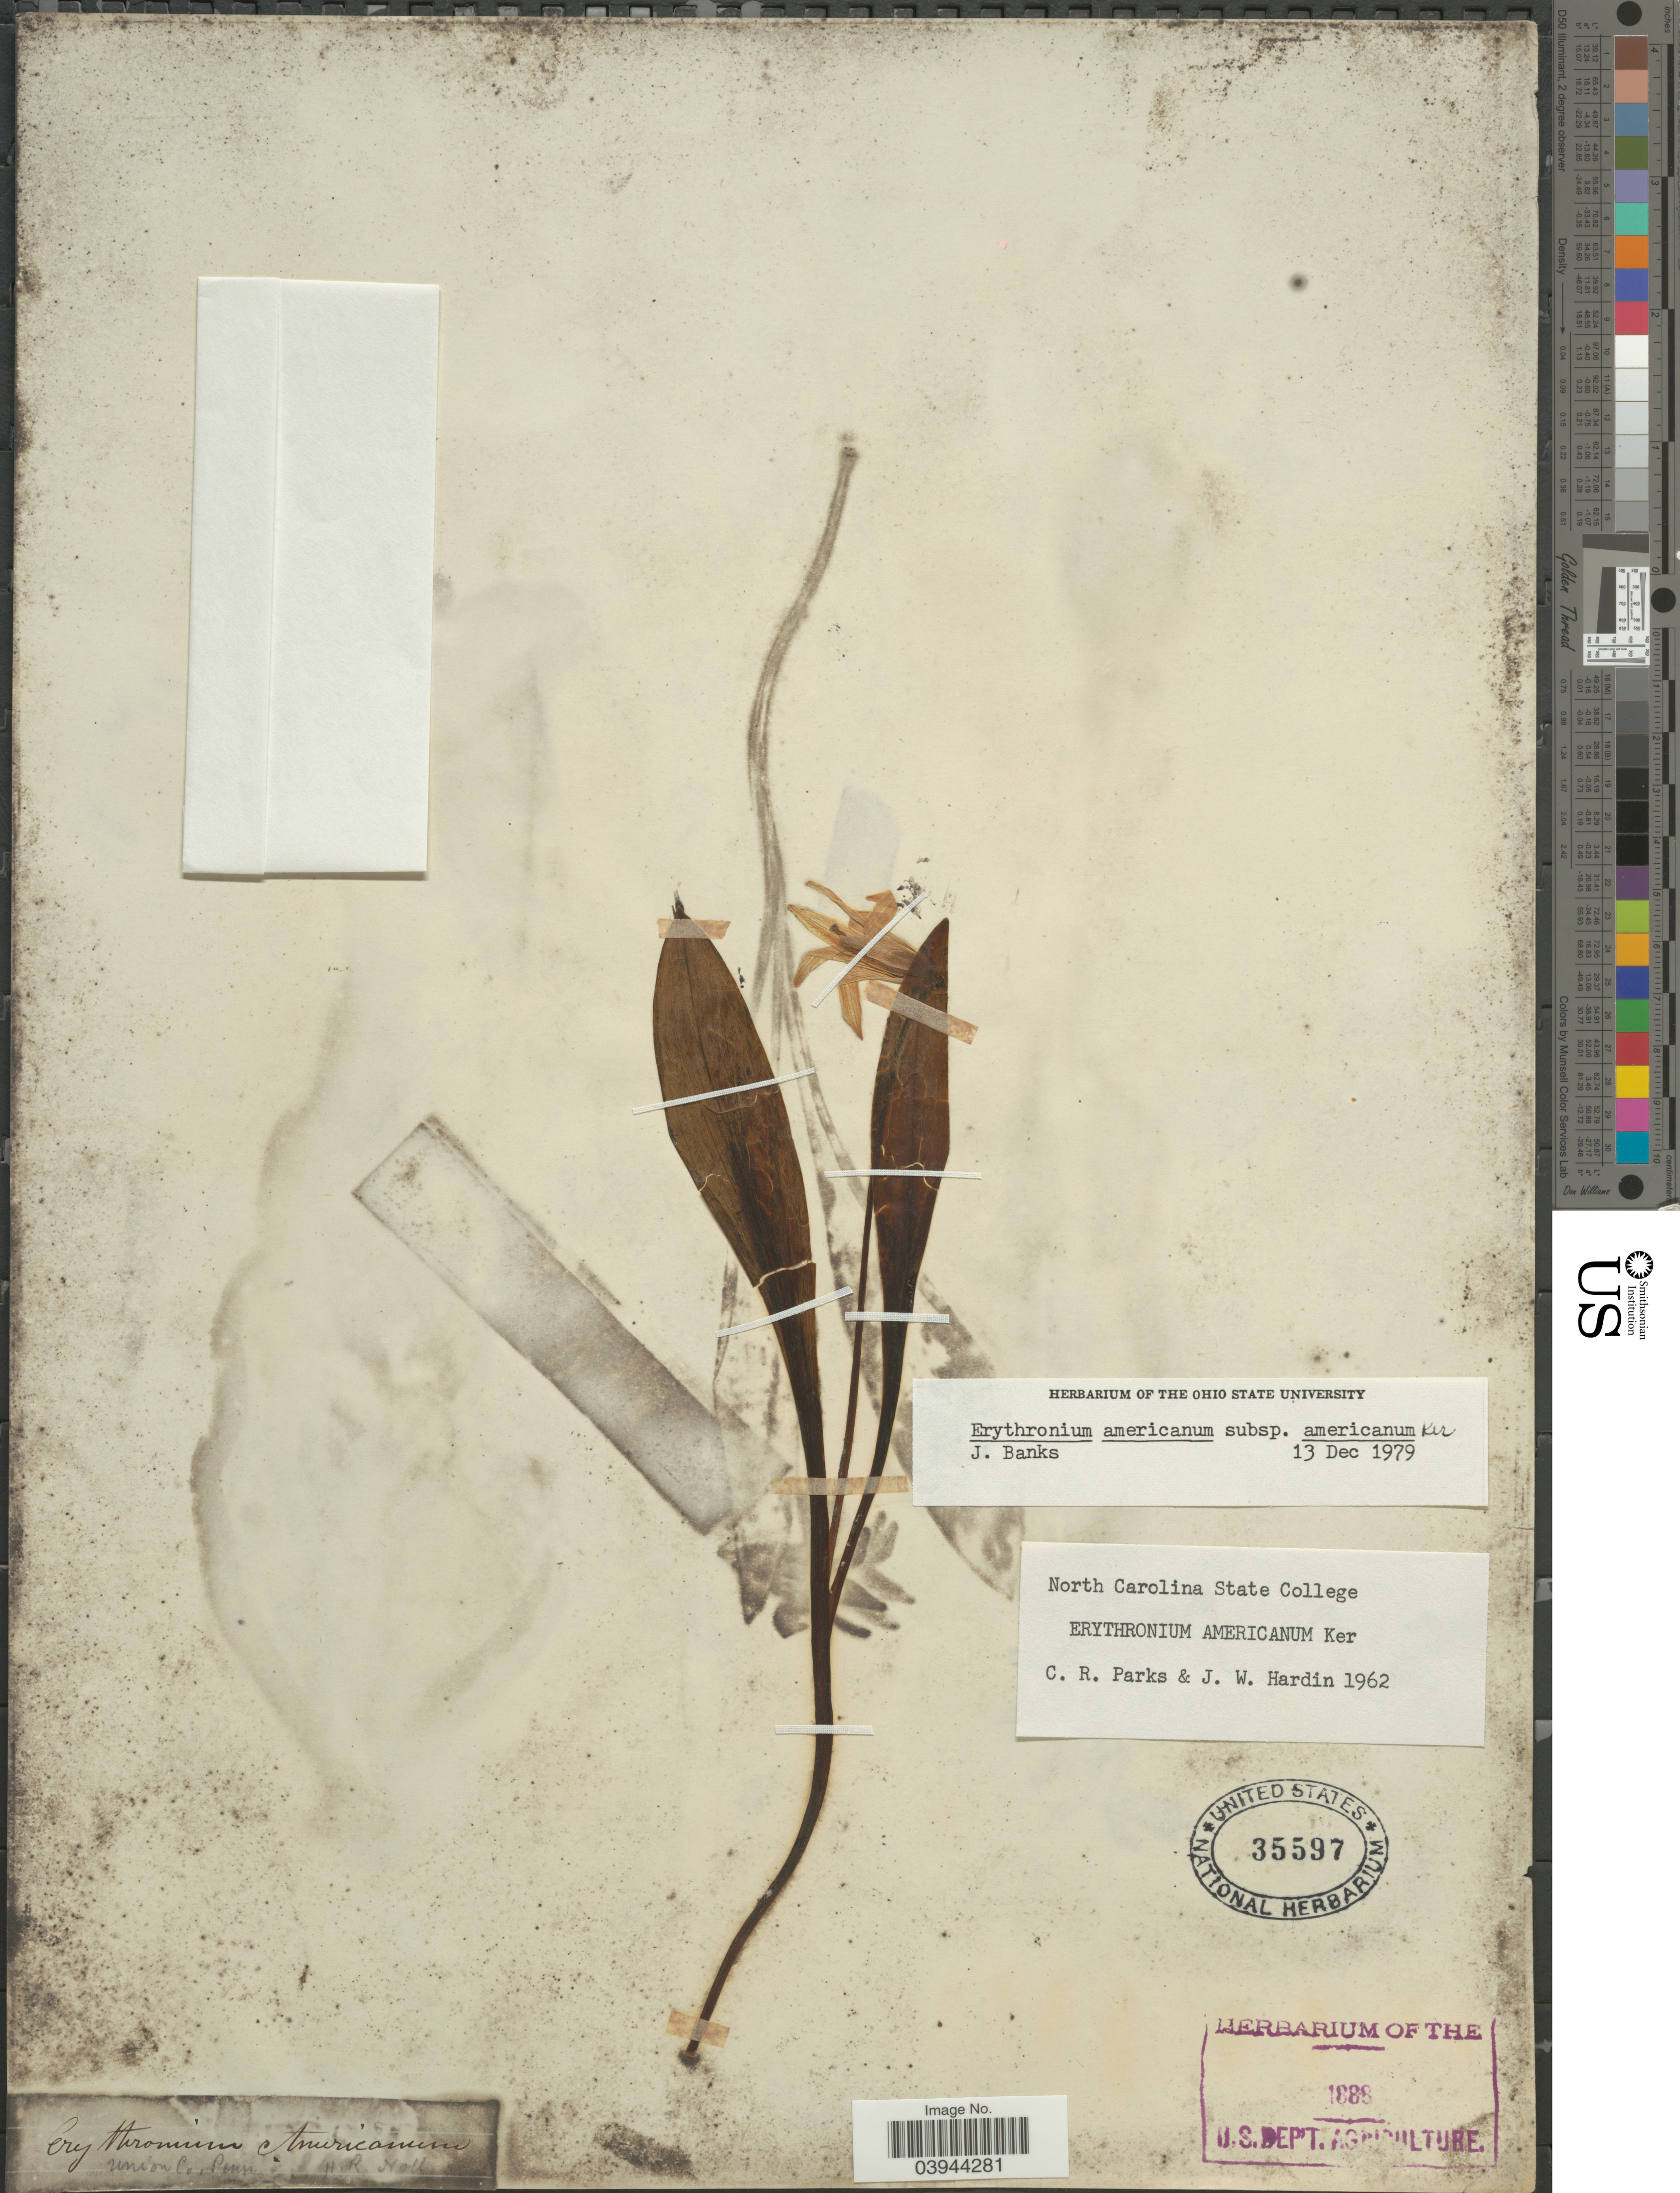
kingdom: Plantae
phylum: Tracheophyta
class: Liliopsida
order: Liliales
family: Liliaceae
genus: Erythronium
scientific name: Erythronium americanum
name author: Ker Gawl.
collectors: H. Noll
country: United States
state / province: Pennsylvania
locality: Union Co.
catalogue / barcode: US 35597